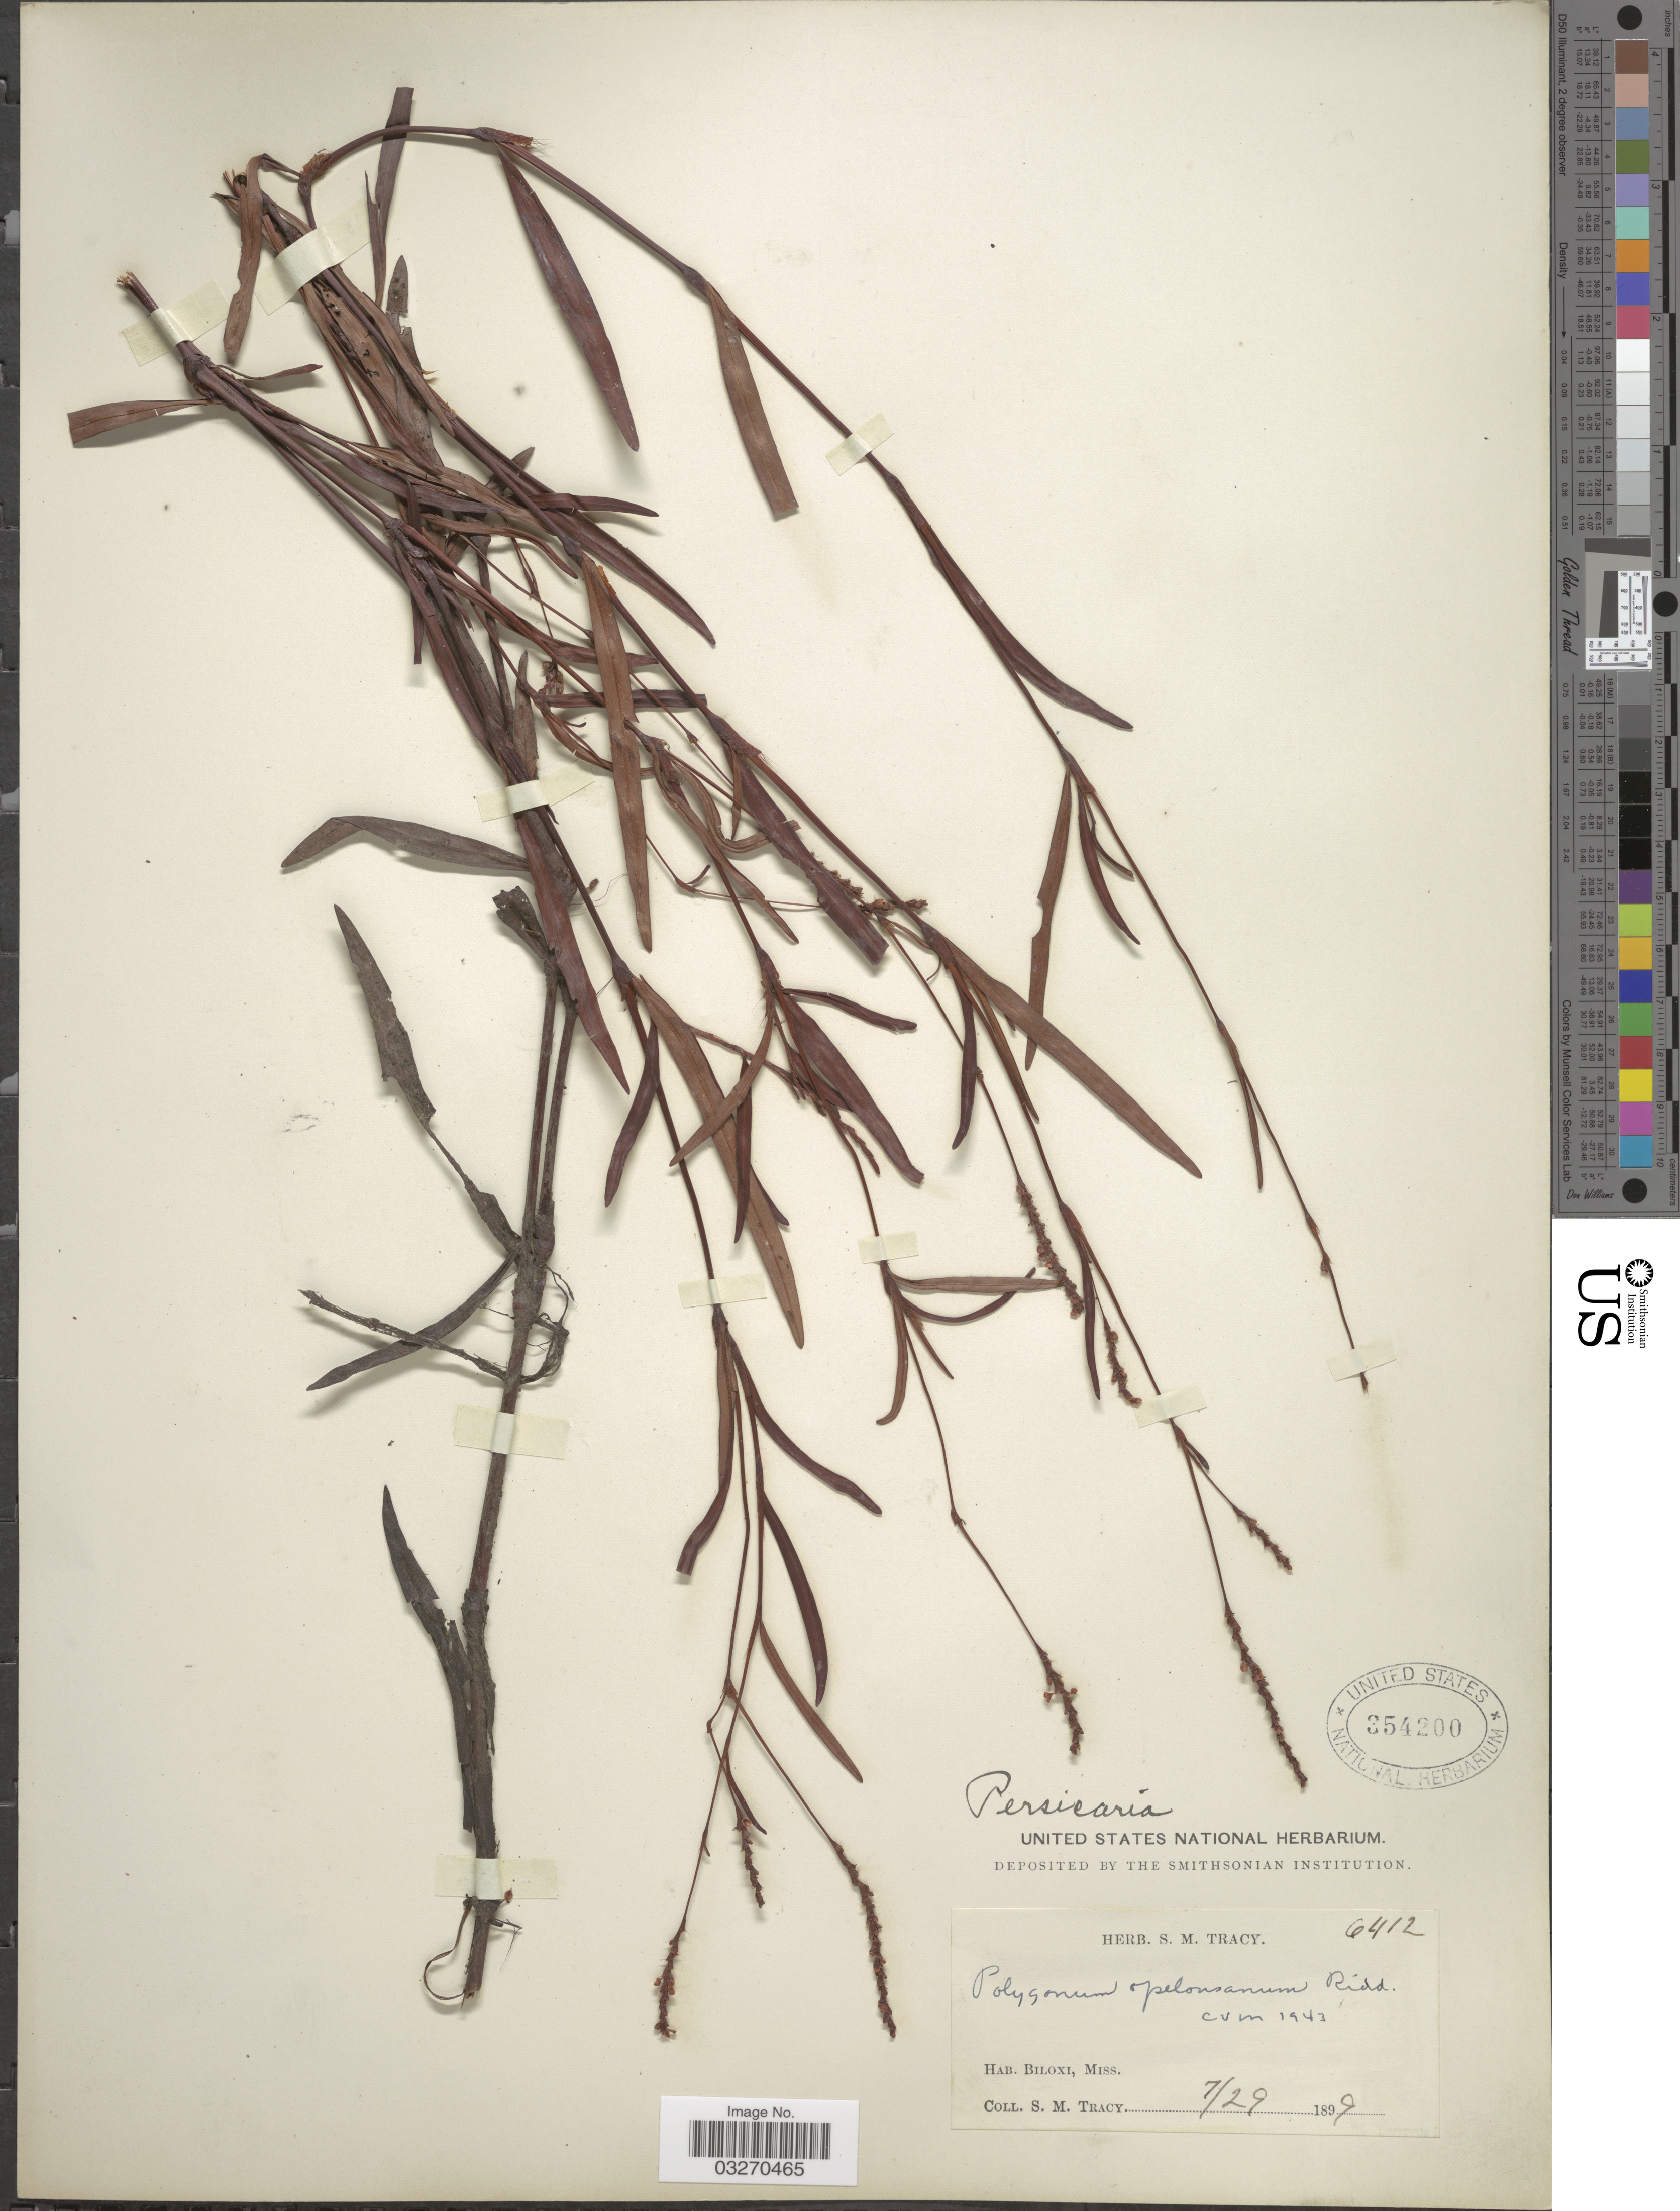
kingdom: Plantae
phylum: Tracheophyta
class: Magnoliopsida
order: Caryophyllales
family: Polygonaceae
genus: Persicaria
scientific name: Persicaria hydropiperoides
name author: (Michx.) Small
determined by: Atha, D. E.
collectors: S. M. Tracy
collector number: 6412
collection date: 1899-07-29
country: United States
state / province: Mississippi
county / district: Harrison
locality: Biloxi.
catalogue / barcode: US 354200